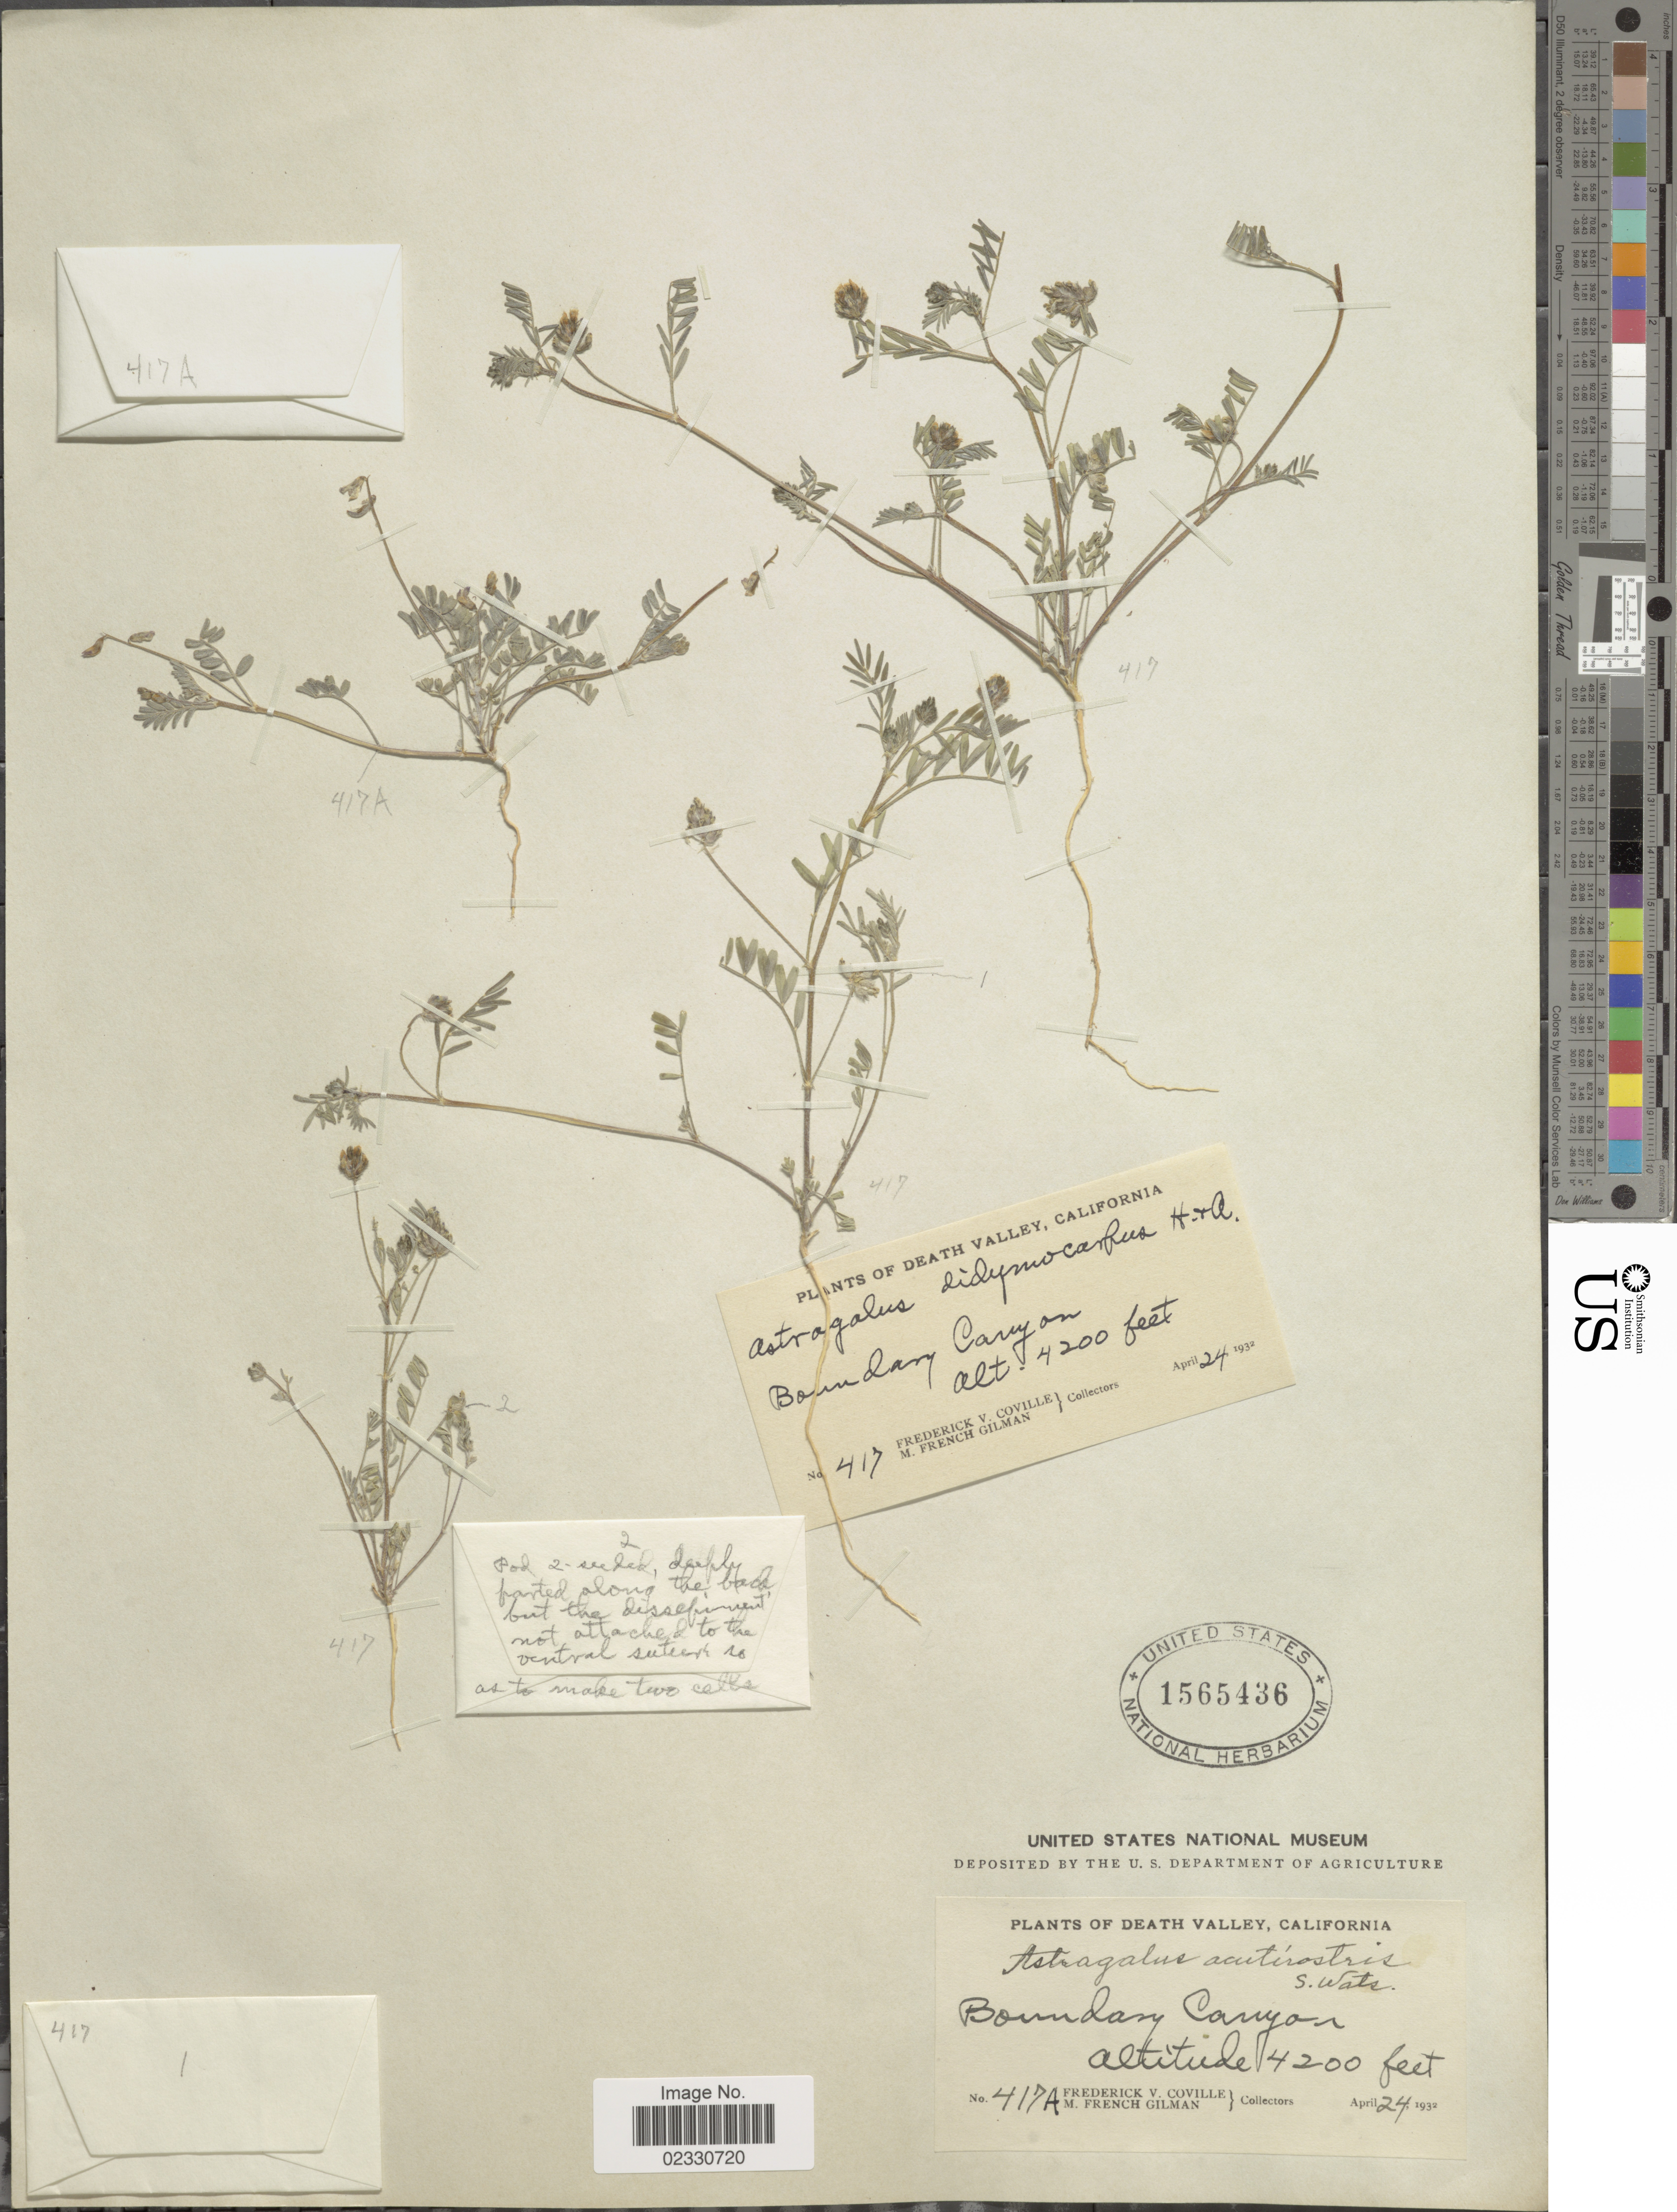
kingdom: Plantae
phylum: Tracheophyta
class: Magnoliopsida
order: Fabales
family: Fabaceae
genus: Astragalus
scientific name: Astragalus didymocarpus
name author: Hook. & Arn.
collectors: F. V. Coville & M. F. Gilman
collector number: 417A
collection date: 1932-04-24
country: United States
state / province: California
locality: Death Valley, Boundary Canyon.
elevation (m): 1280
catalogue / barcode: US 565436